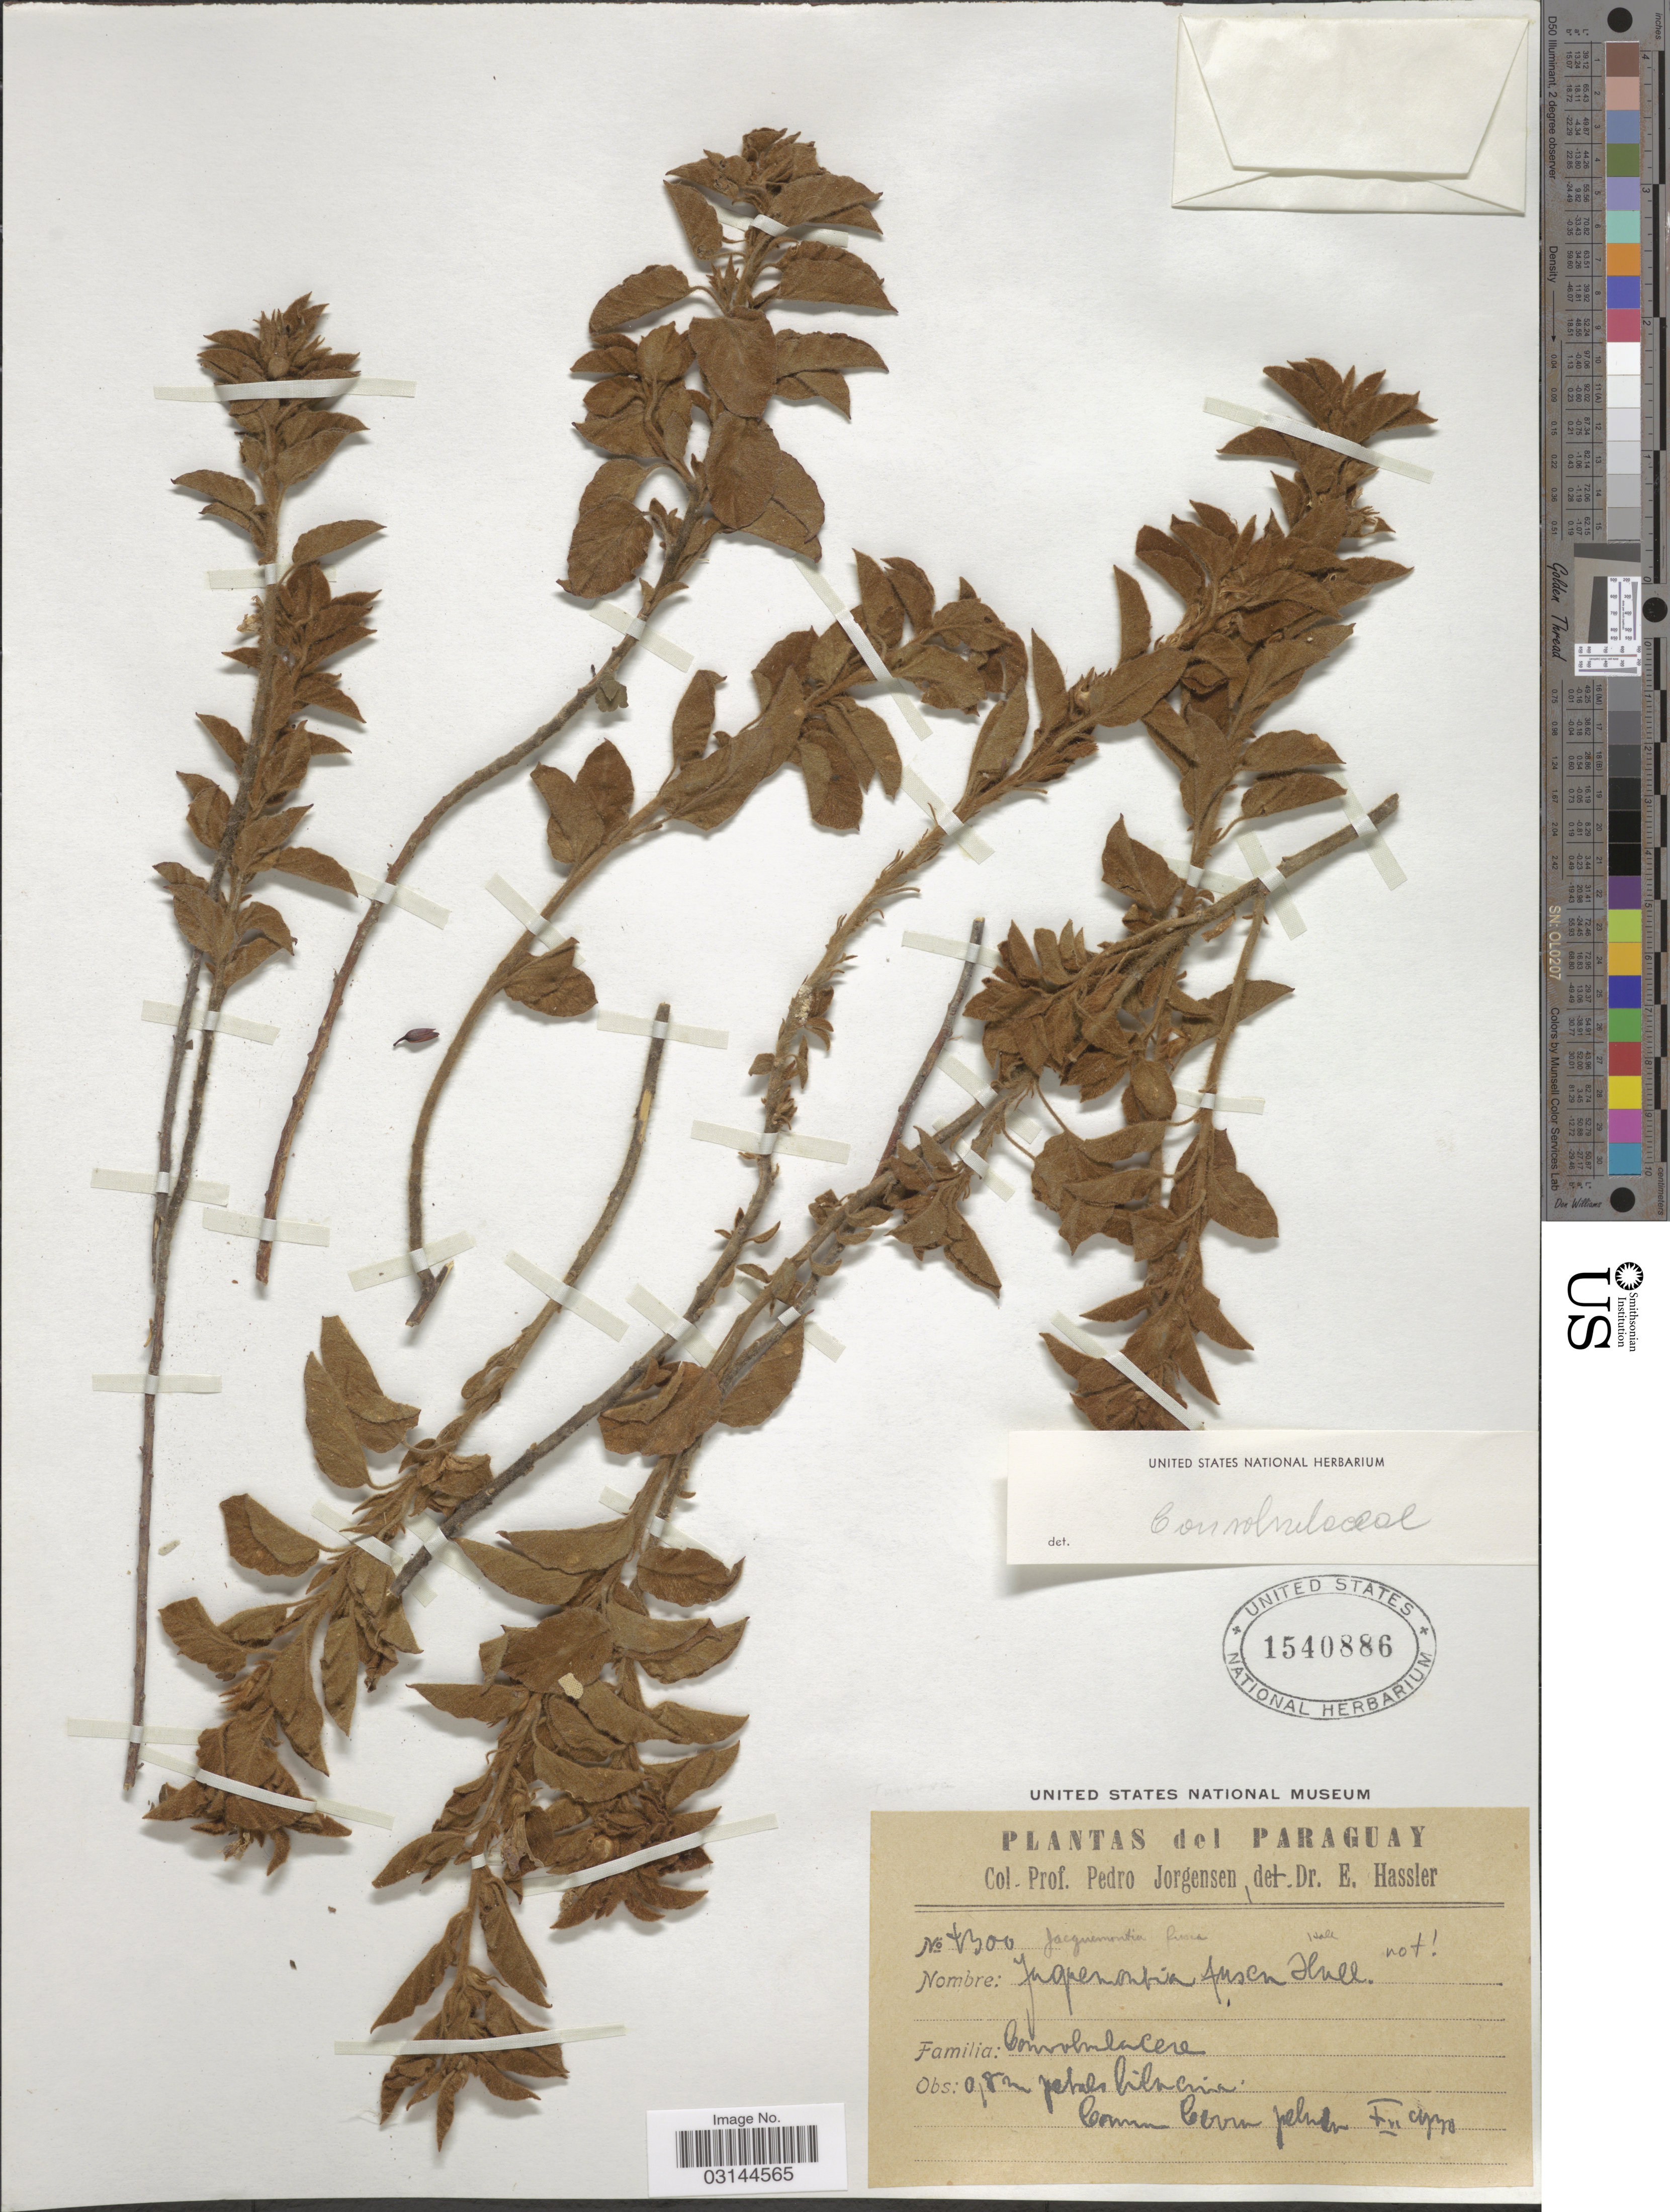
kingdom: Plantae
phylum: Tracheophyta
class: Magnoliopsida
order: Solanales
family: Convolvulaceae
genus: Jacquemontia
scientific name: Jacquemontia sp.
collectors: P. Jörgensen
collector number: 4300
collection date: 1930-12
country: Paraguay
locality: Cerro Pelado.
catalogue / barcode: US 1540886